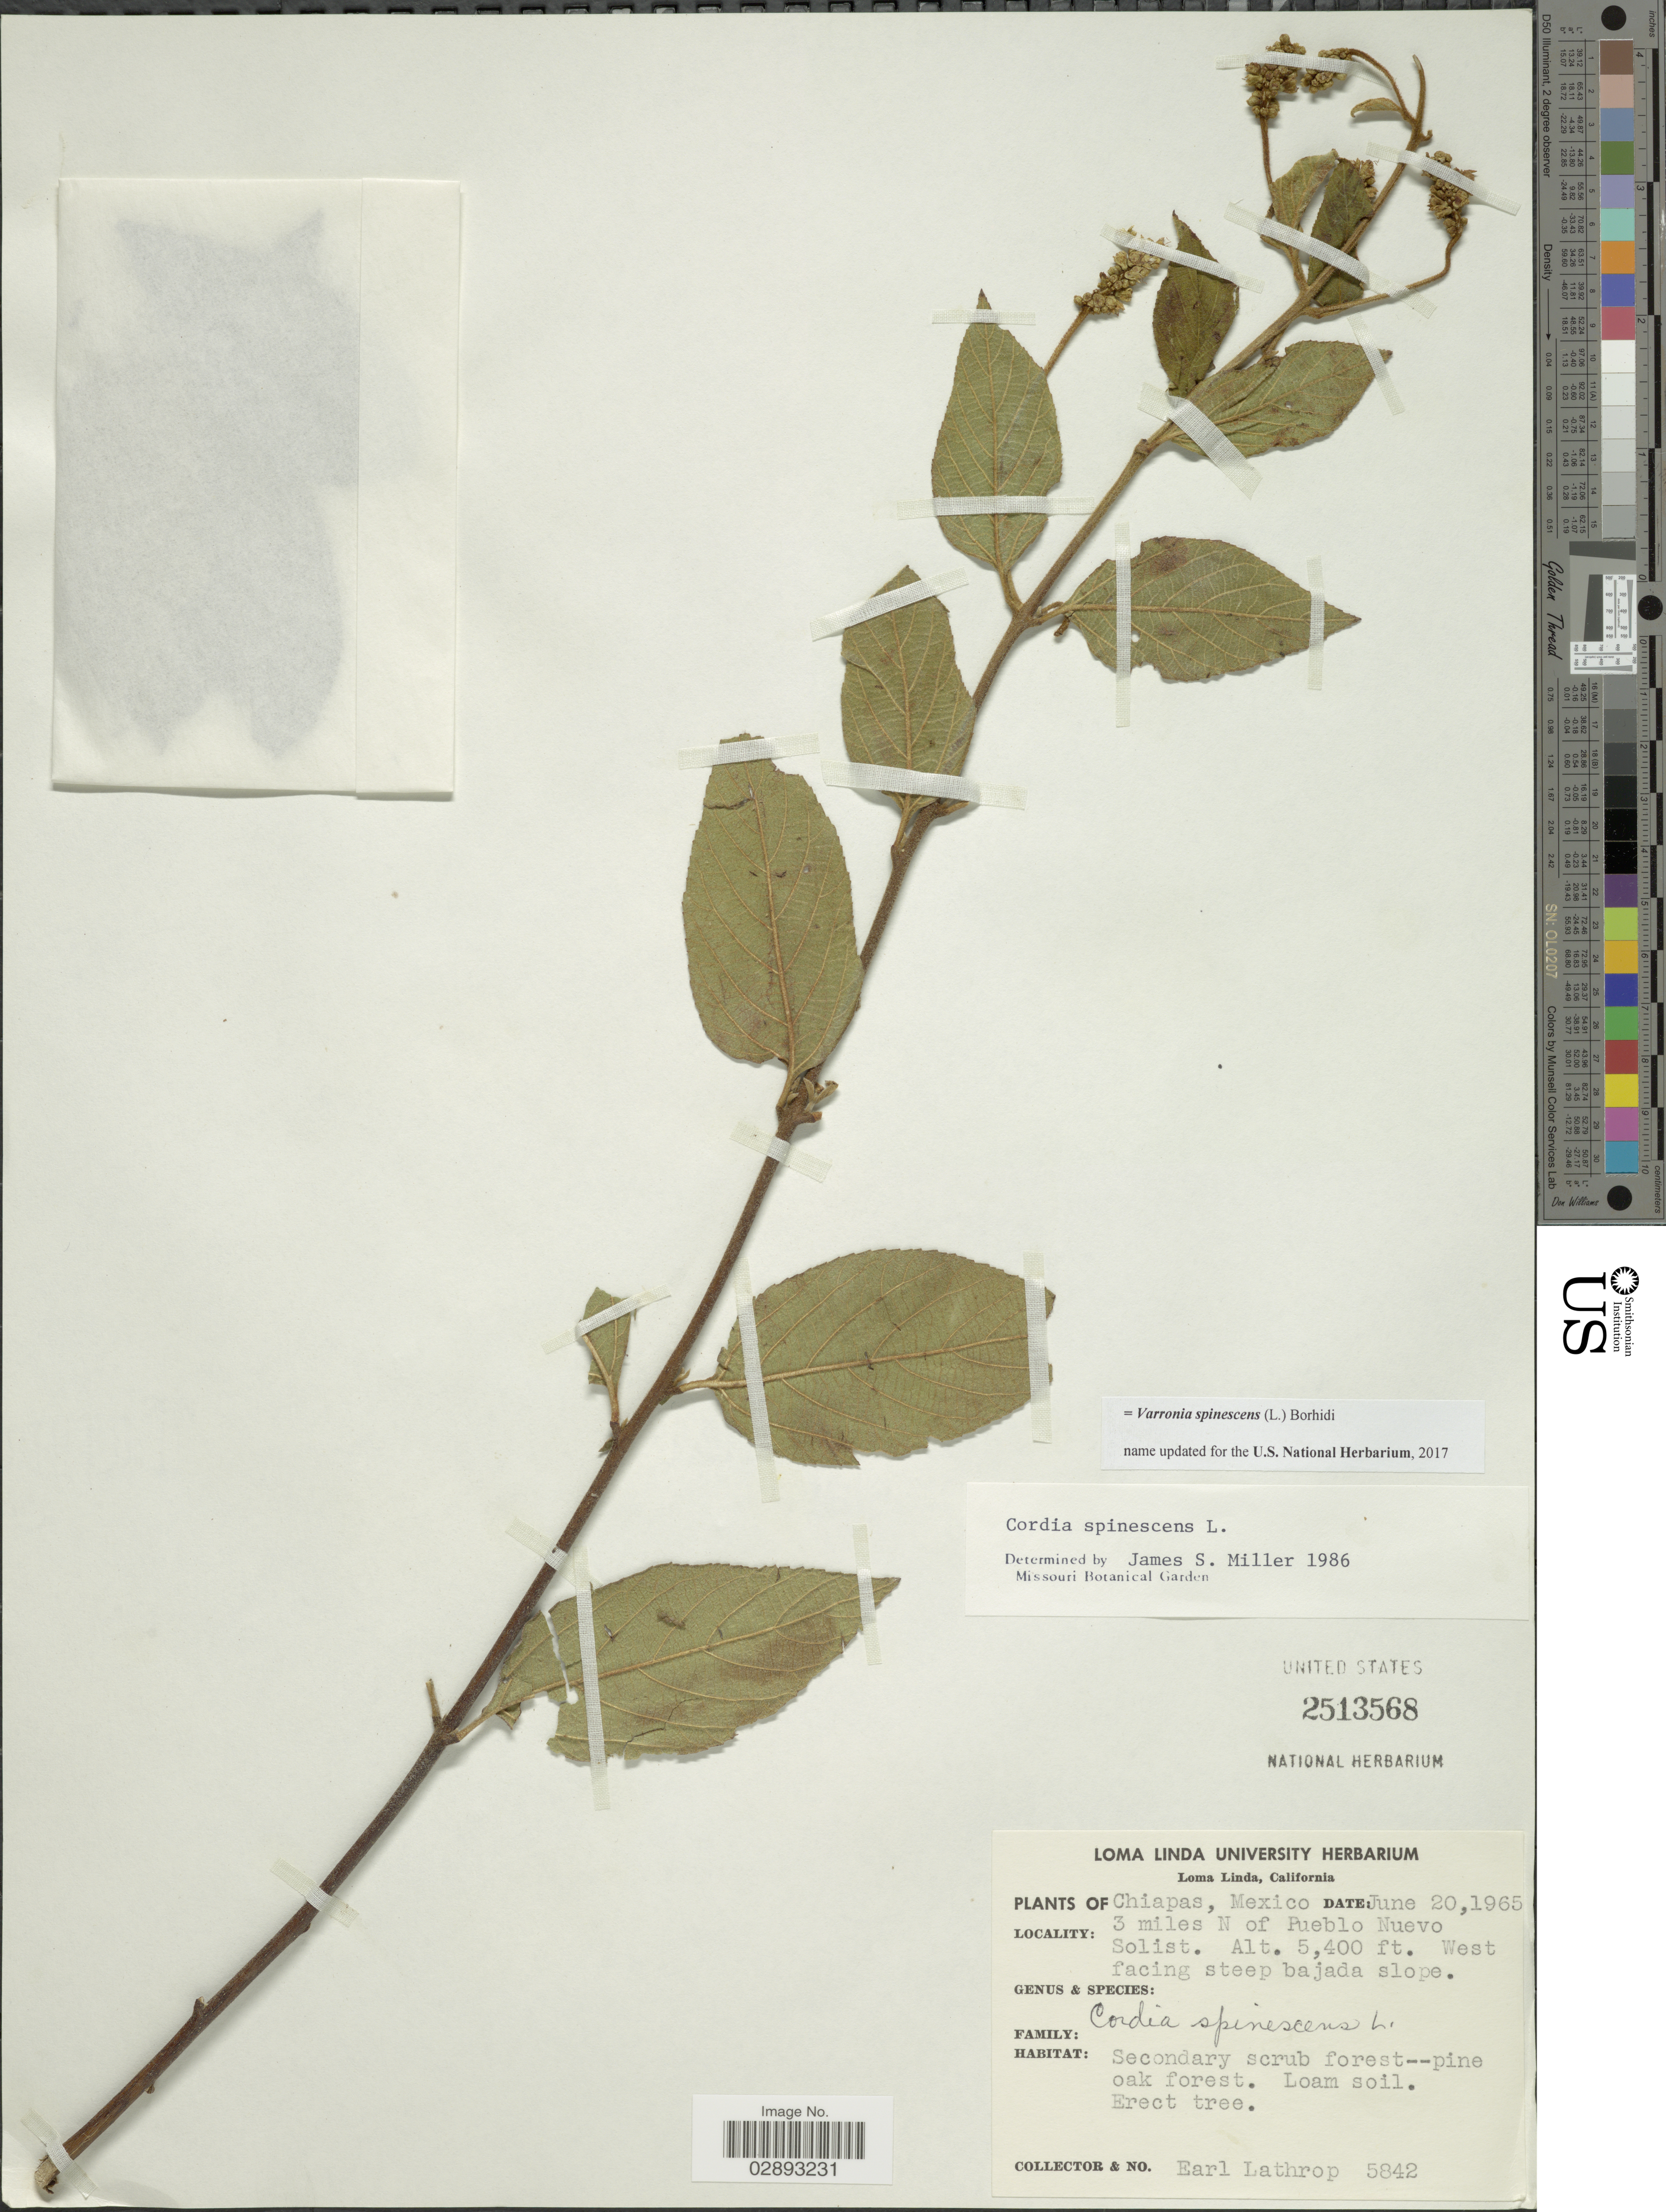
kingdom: Plantae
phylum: Tracheophyta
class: Magnoliopsida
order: Boraginales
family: Cordiaceae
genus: Varronia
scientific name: Varronia spinescens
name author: (L.) Borhidi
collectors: E. W. Lathrop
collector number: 5842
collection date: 1965-06-20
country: Mexico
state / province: Chiapas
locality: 3 miles N of Pueblo Nuevo Solist.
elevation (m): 1646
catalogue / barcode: US 2513568